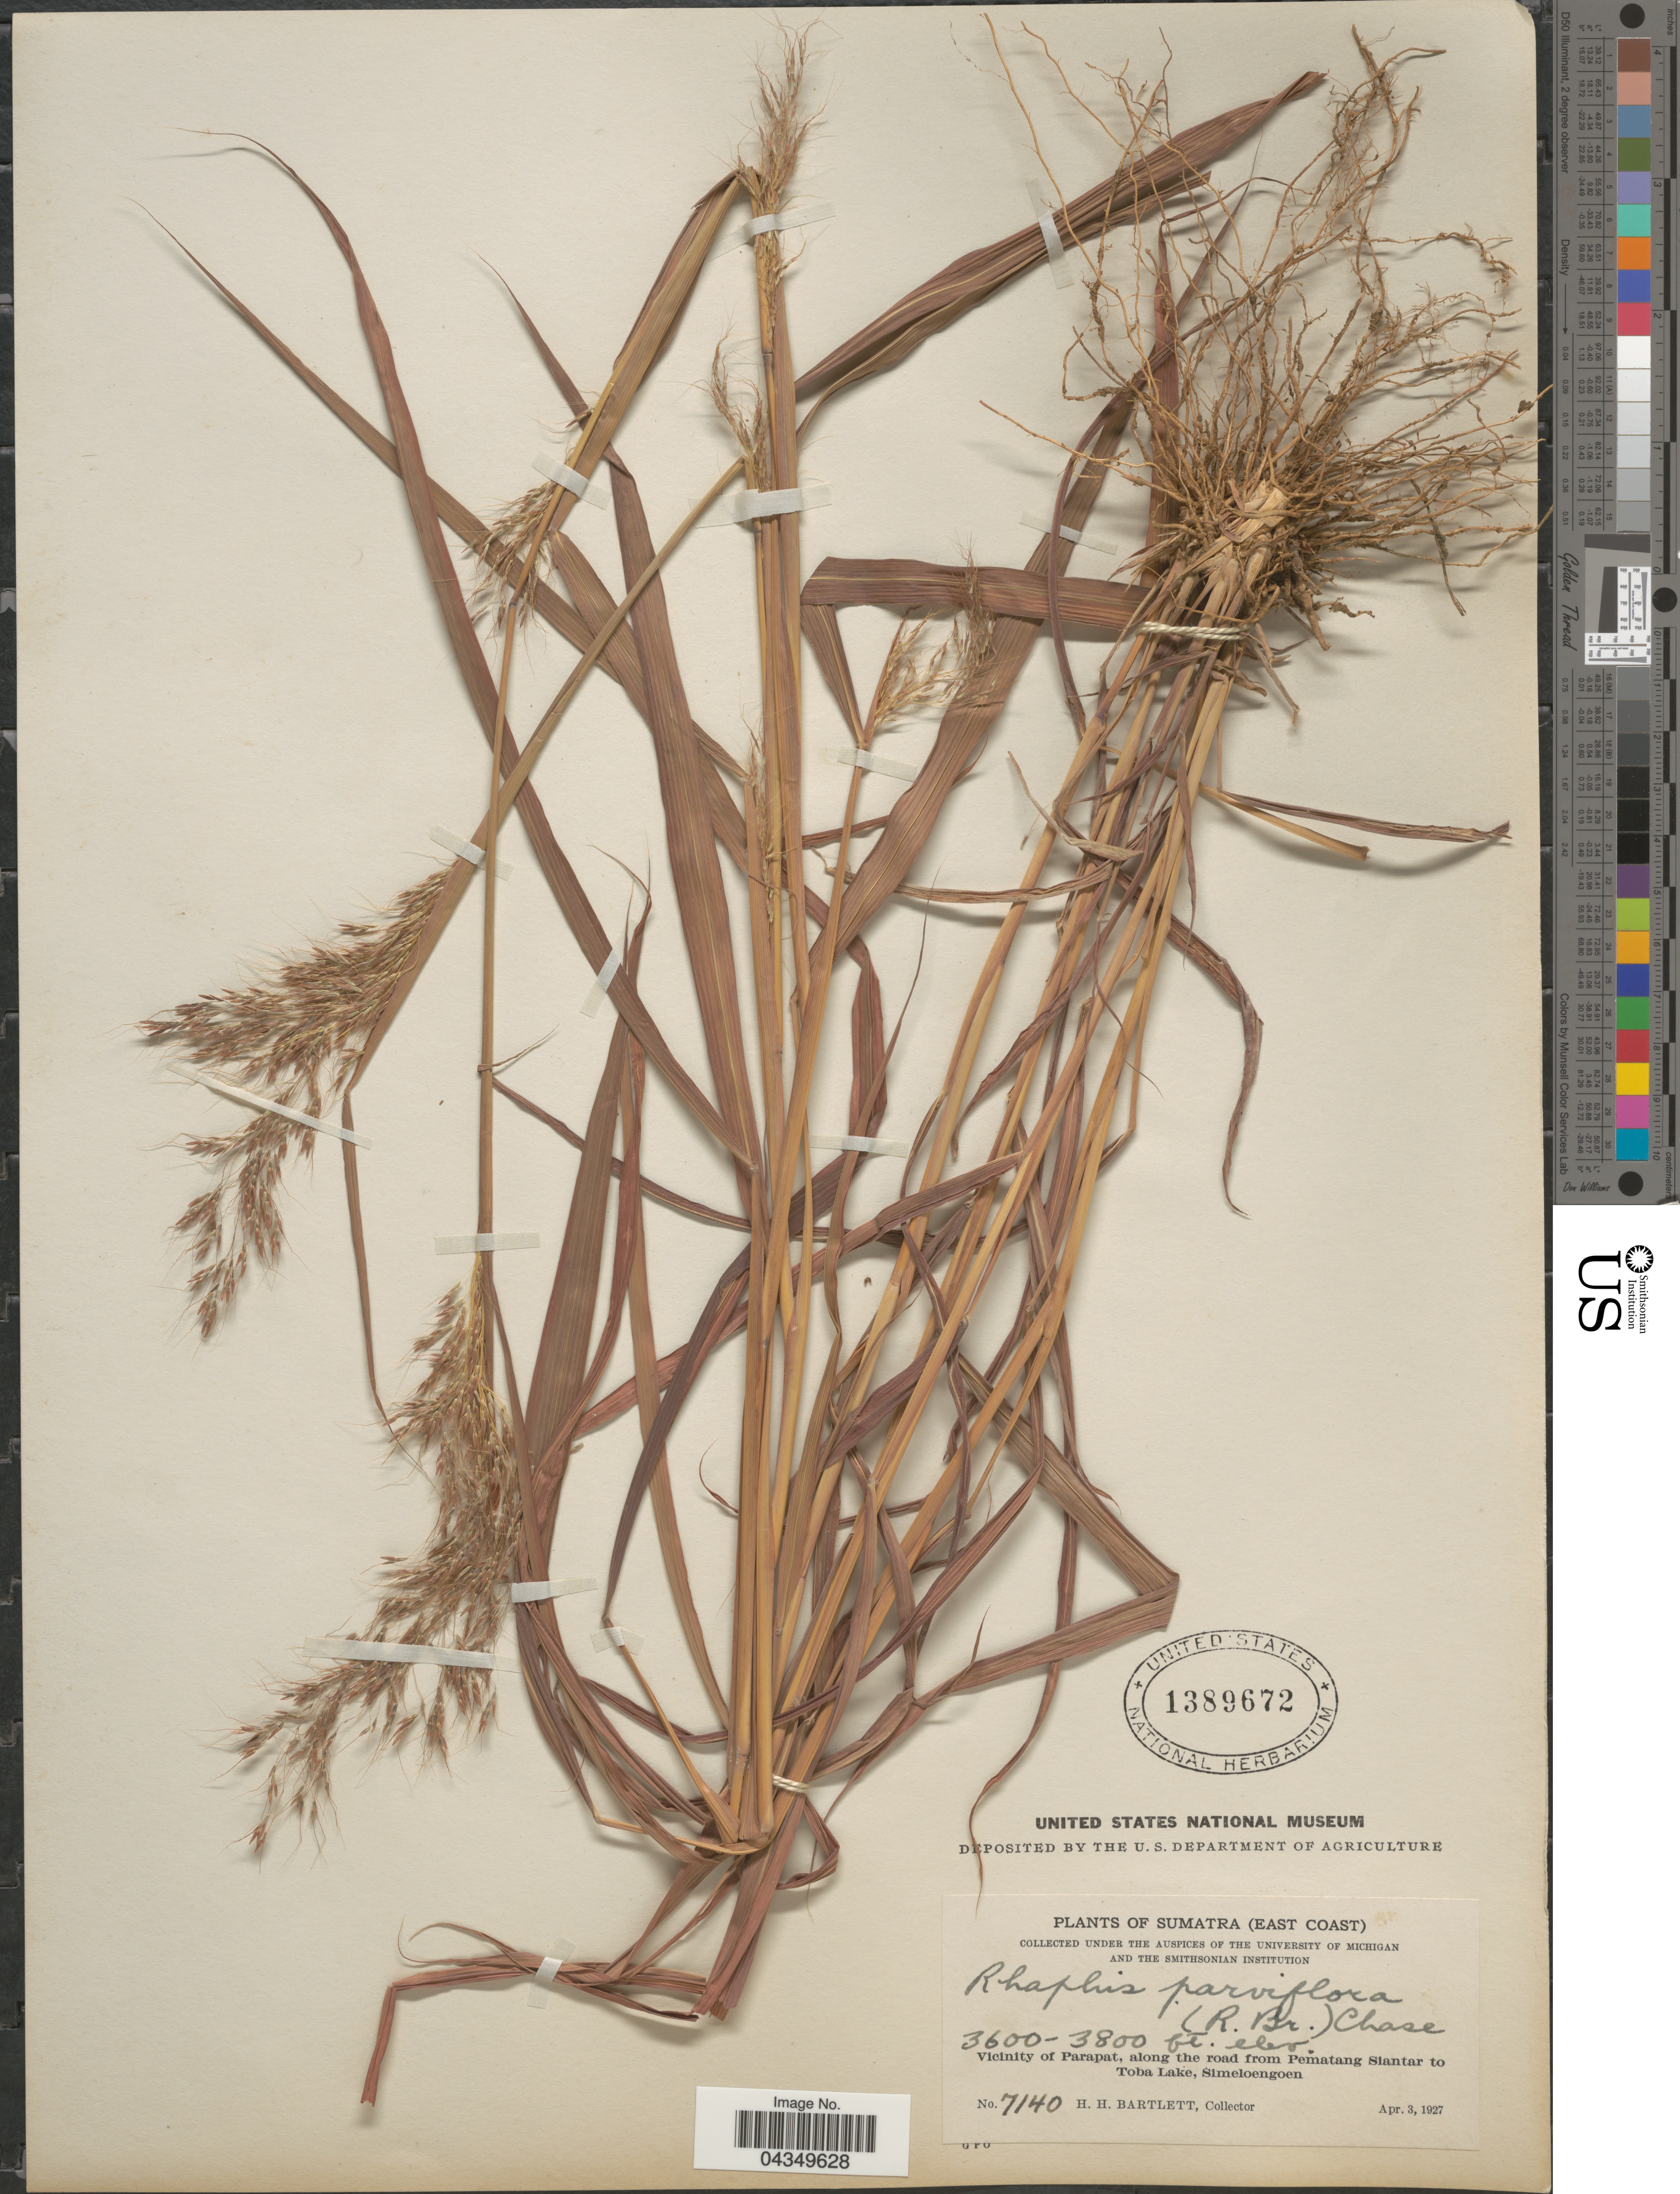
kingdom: Plantae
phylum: Tracheophyta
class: Liliopsida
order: Poales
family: Poaceae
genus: Capillipedium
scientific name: Capillipedium parviflorum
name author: (R. Br.) Stapf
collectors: H. H. Bartlett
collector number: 7140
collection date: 1927-04-03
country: Indonesia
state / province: Sumatra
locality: (East Coast). Vicinity of Parapat, along the road from Pematang Siantar to Toba Lake, Simeloengoen.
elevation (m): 1097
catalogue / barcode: US 1389672